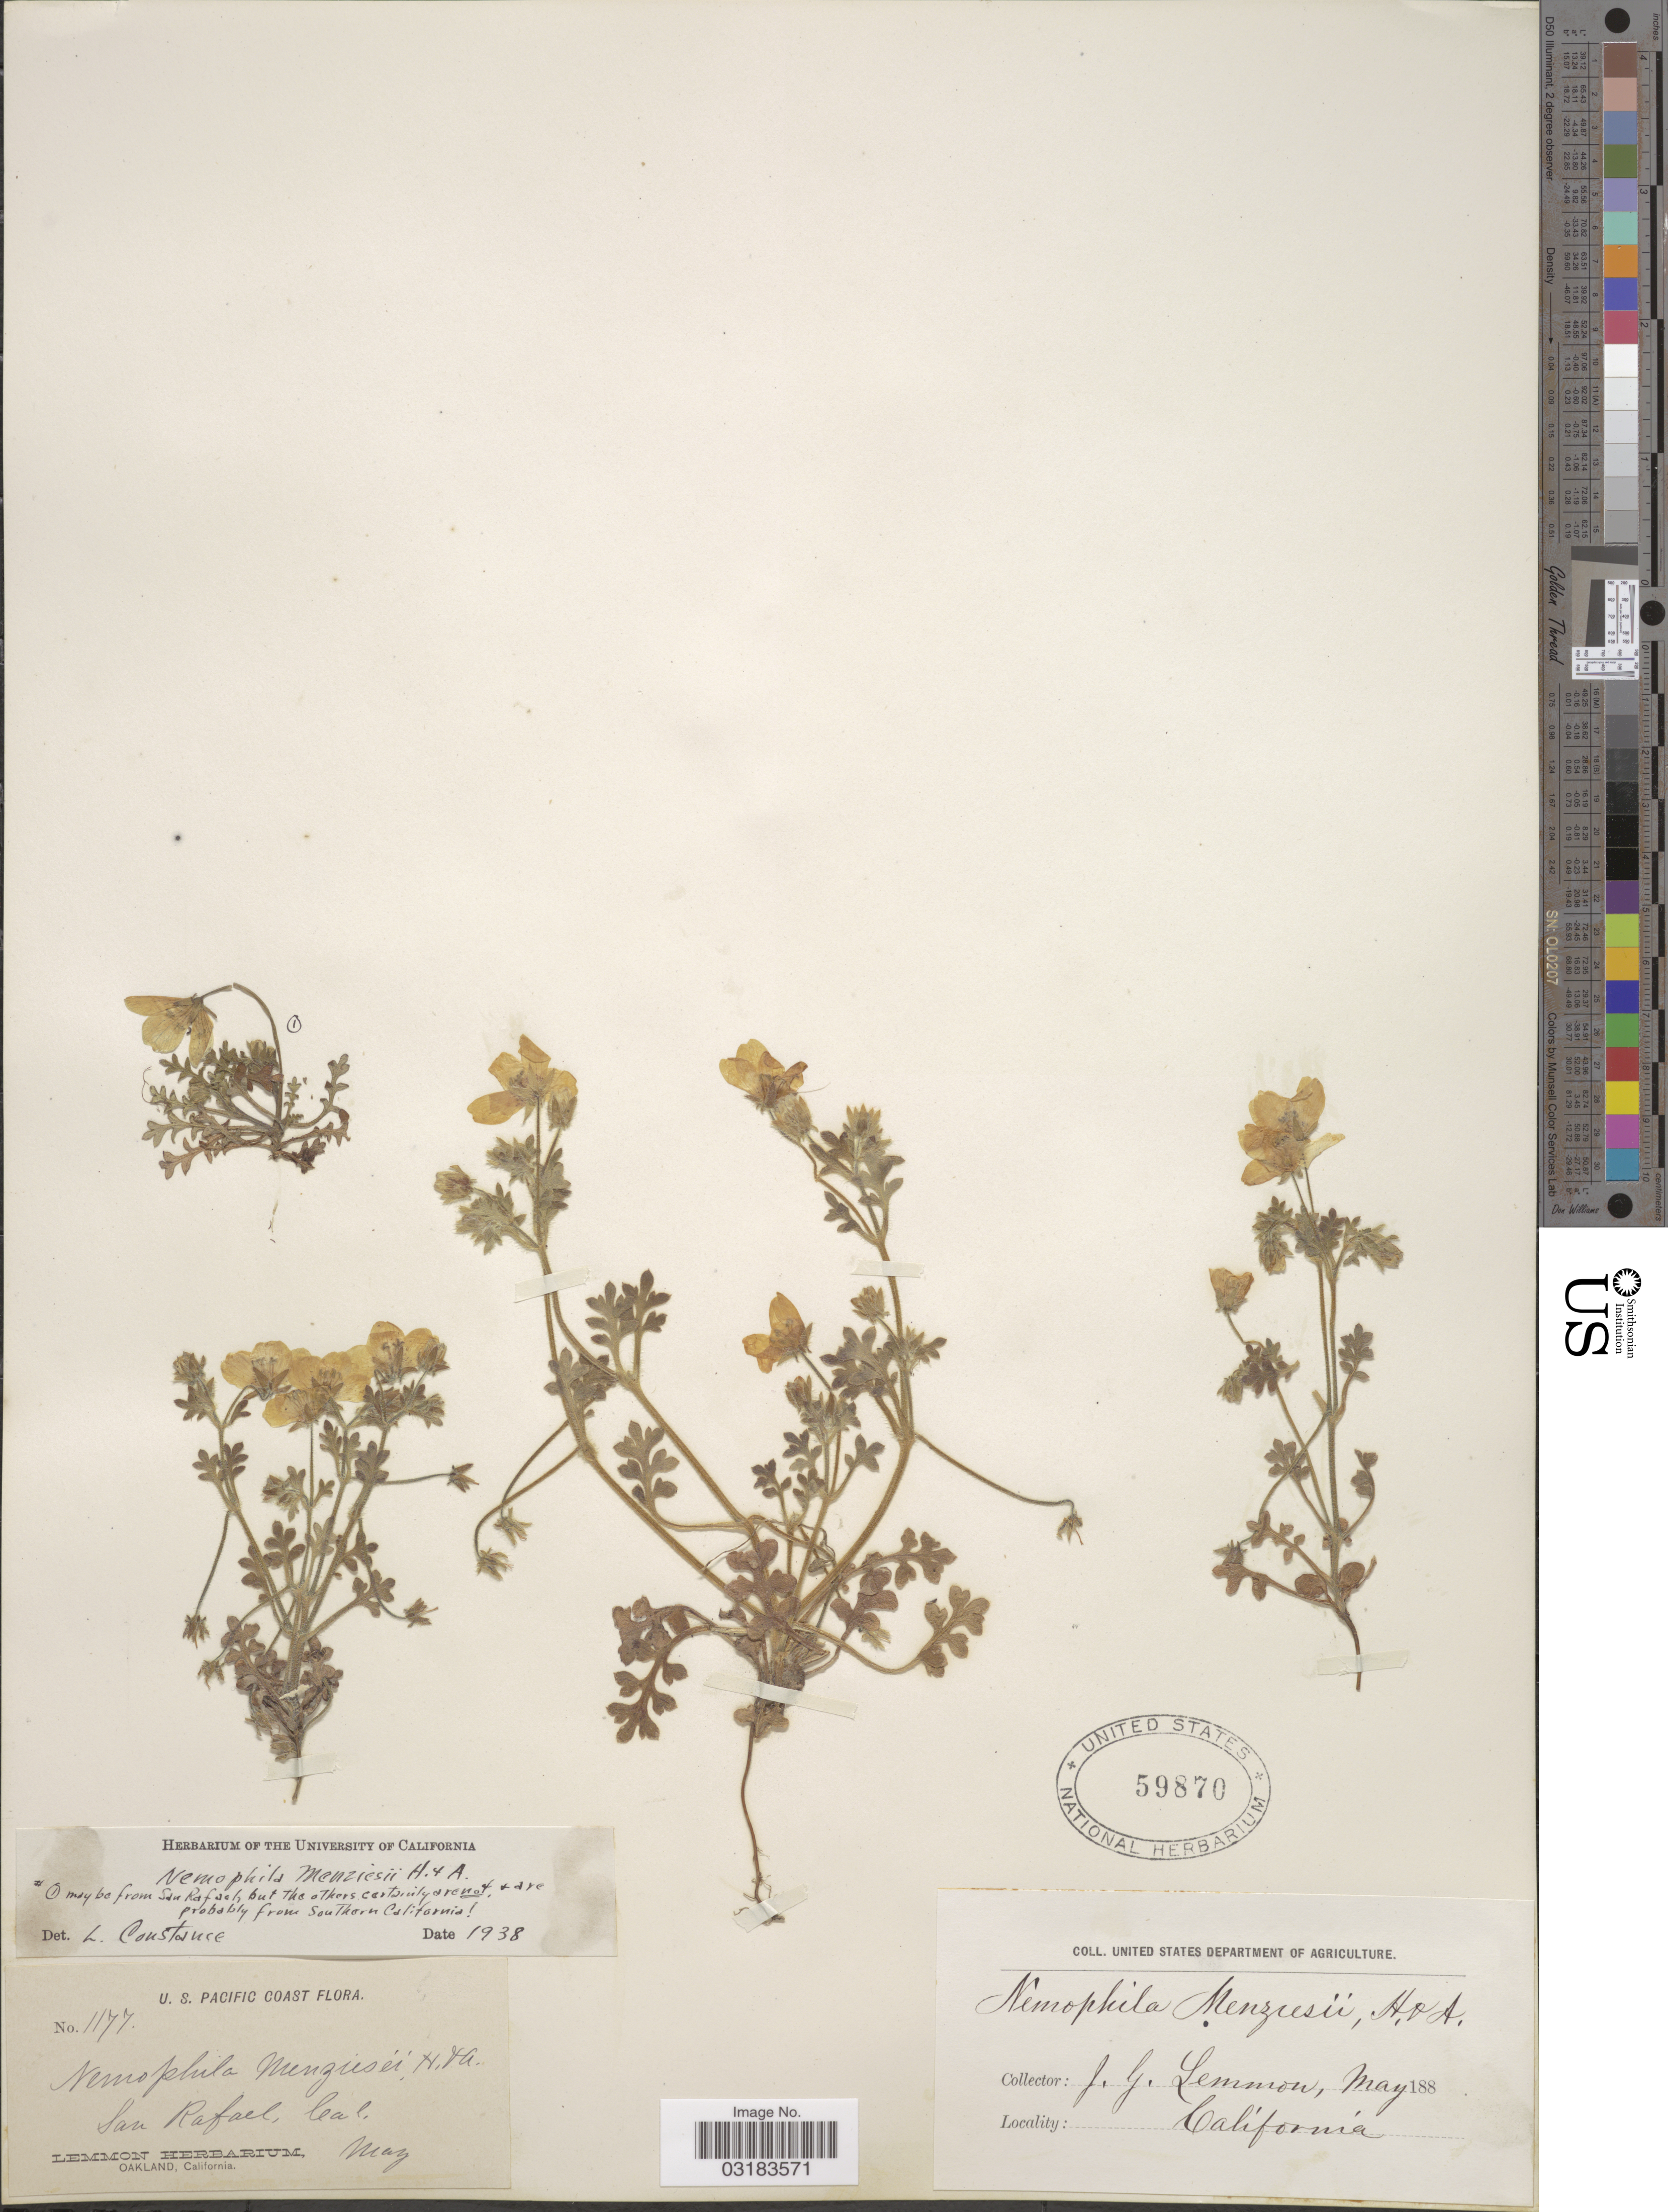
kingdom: Plantae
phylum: Tracheophyta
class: Magnoliopsida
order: Boraginales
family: Hydrophyllaceae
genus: Nemophila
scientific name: Nemophila menziesii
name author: Hook. & Arn.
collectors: J. Lemmon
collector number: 1177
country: United States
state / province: California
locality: U.S. Pacific Coast. San Rafael.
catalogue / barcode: US 59870